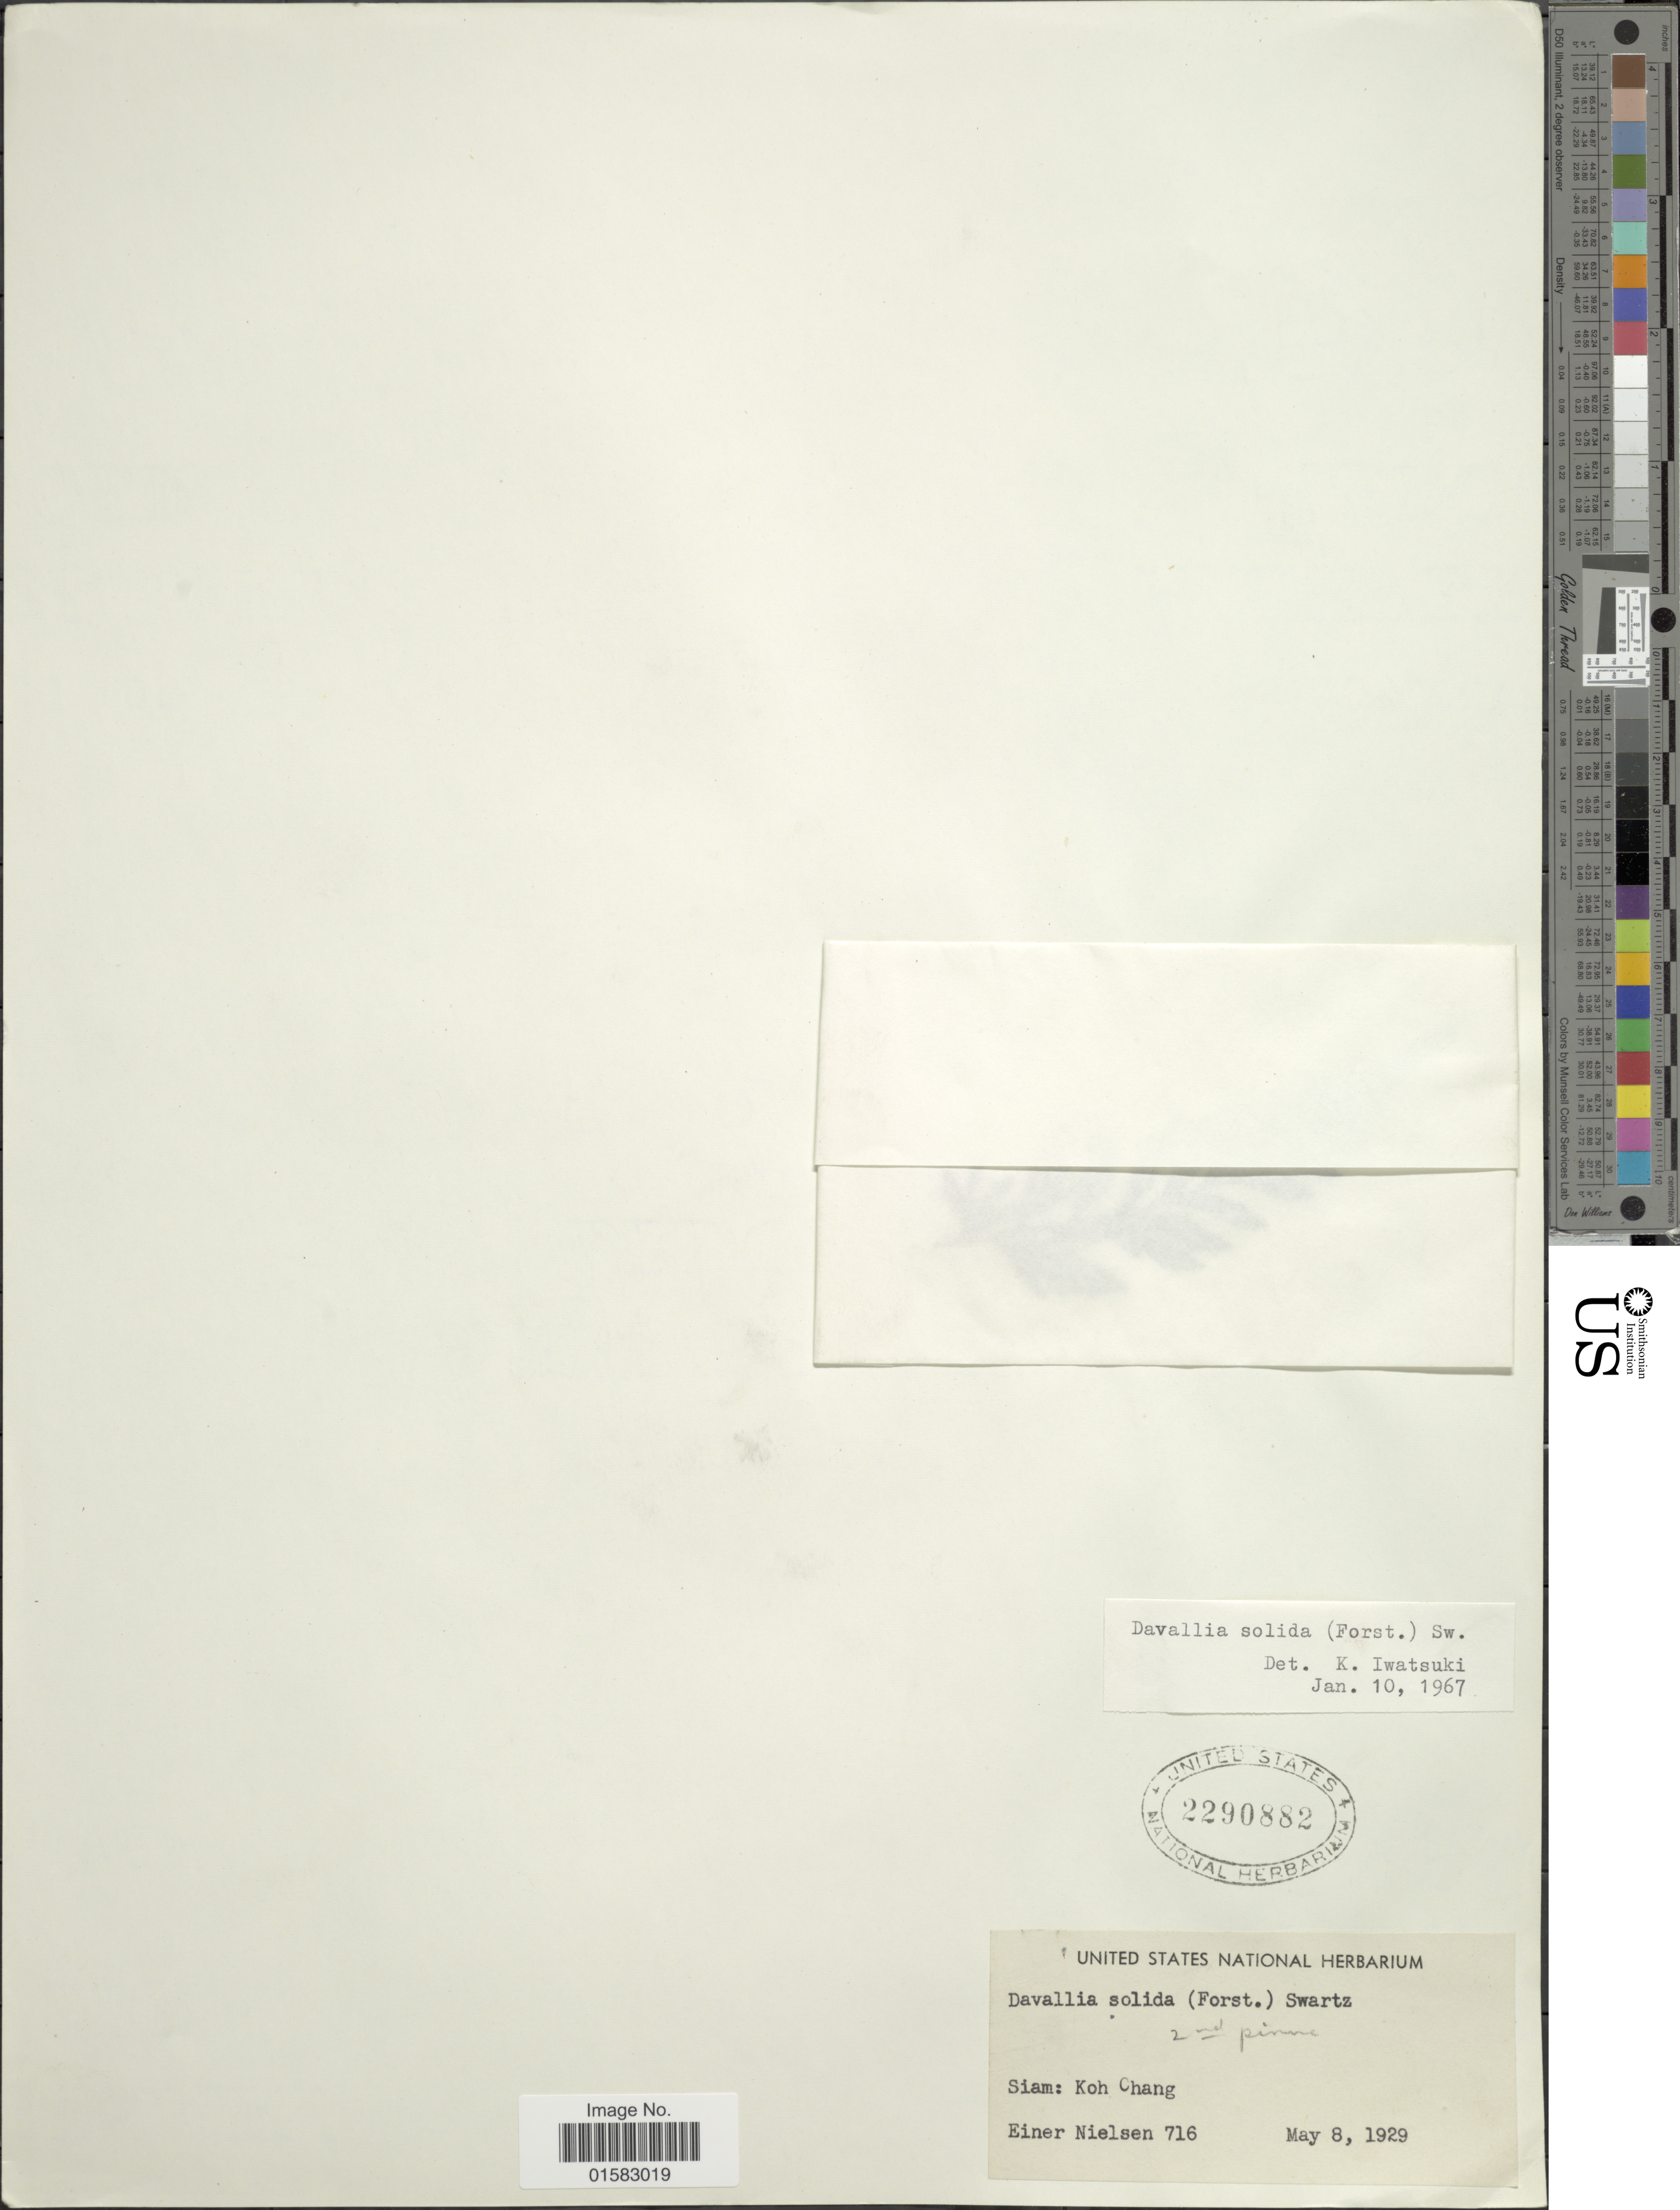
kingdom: Plantae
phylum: Tracheophyta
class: Polypodiopsida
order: Polypodiales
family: Davalliaceae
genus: Davallia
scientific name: Davallia solida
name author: (G. Forst.) Sw.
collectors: E. Nielsen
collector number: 716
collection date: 1929-05-08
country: Thailand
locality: Koh Chang, Siam [interpreted]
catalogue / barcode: US 2290882